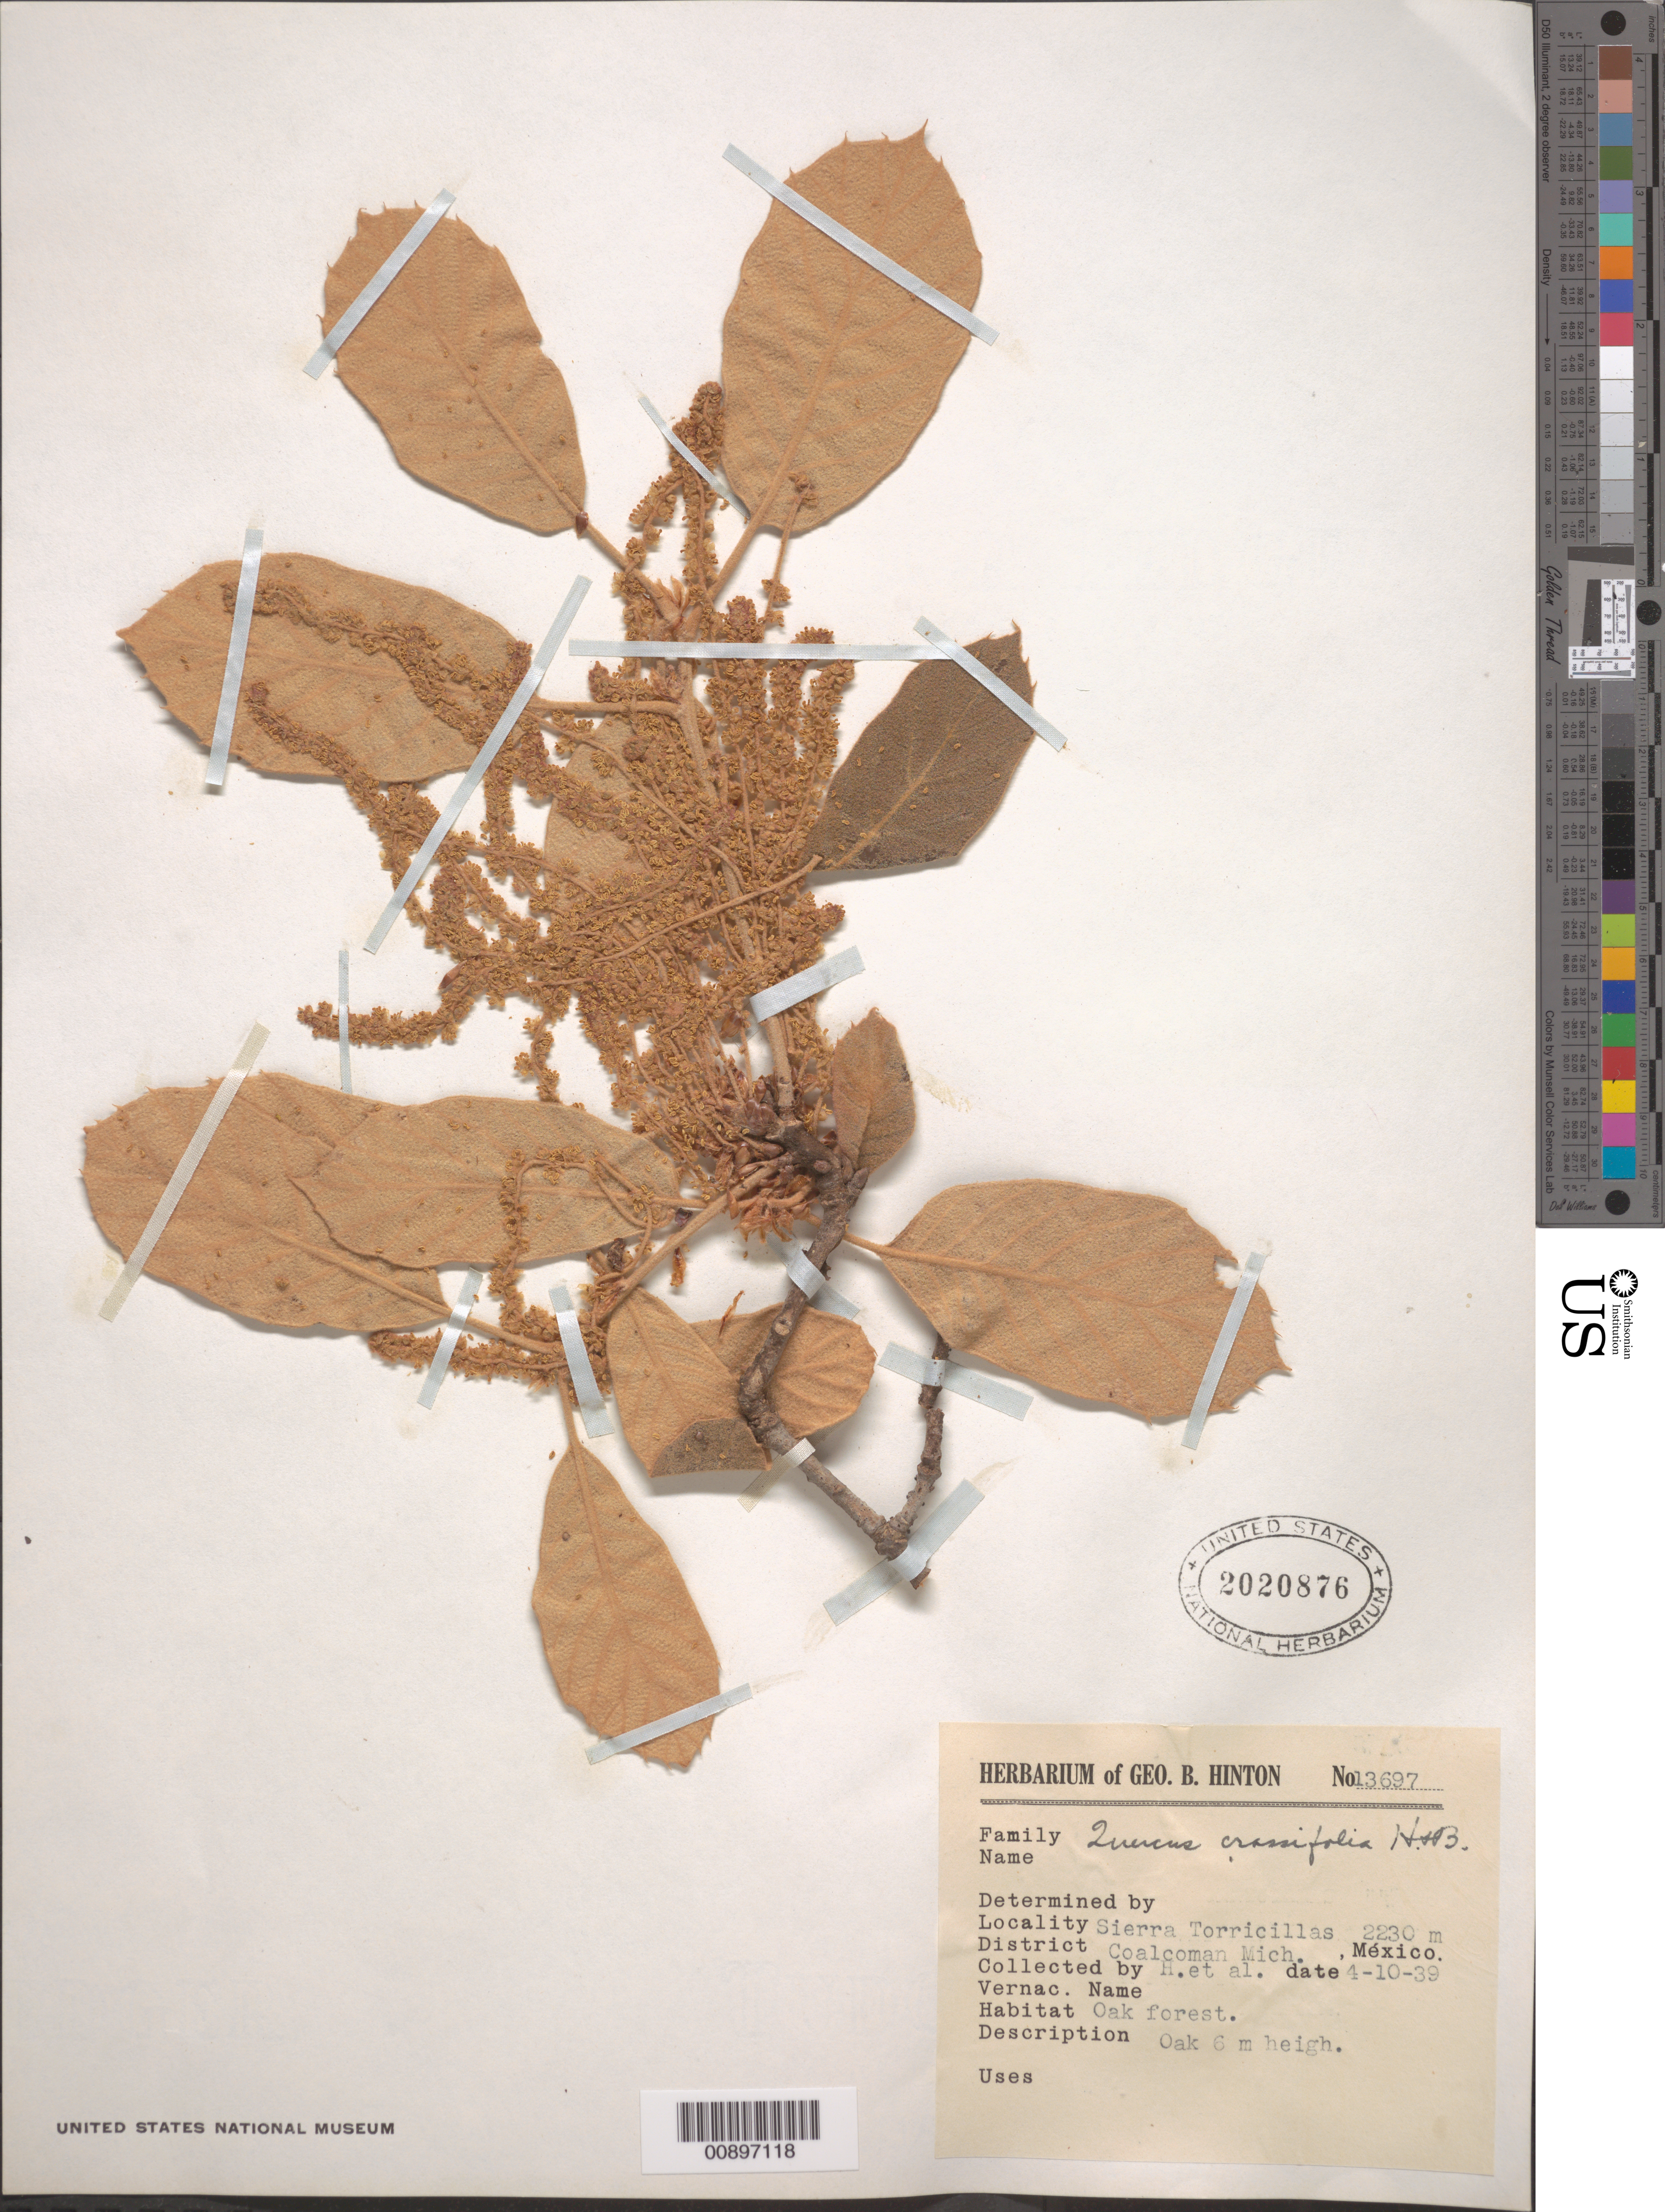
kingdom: Plantae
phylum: Tracheophyta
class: Magnoliopsida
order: Fagales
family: Fagaceae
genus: Quercus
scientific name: Quercus crassifolia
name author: Humb. & Bonpl.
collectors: G. B. Hinton & et al.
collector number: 13697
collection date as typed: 10 Apr 1939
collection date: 1939-04-10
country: Mexico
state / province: Michoacán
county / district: Coalcomán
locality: Sierra Torricillas, District Coalcomán, State Michoacán.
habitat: Oak forest.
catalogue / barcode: US 2020876